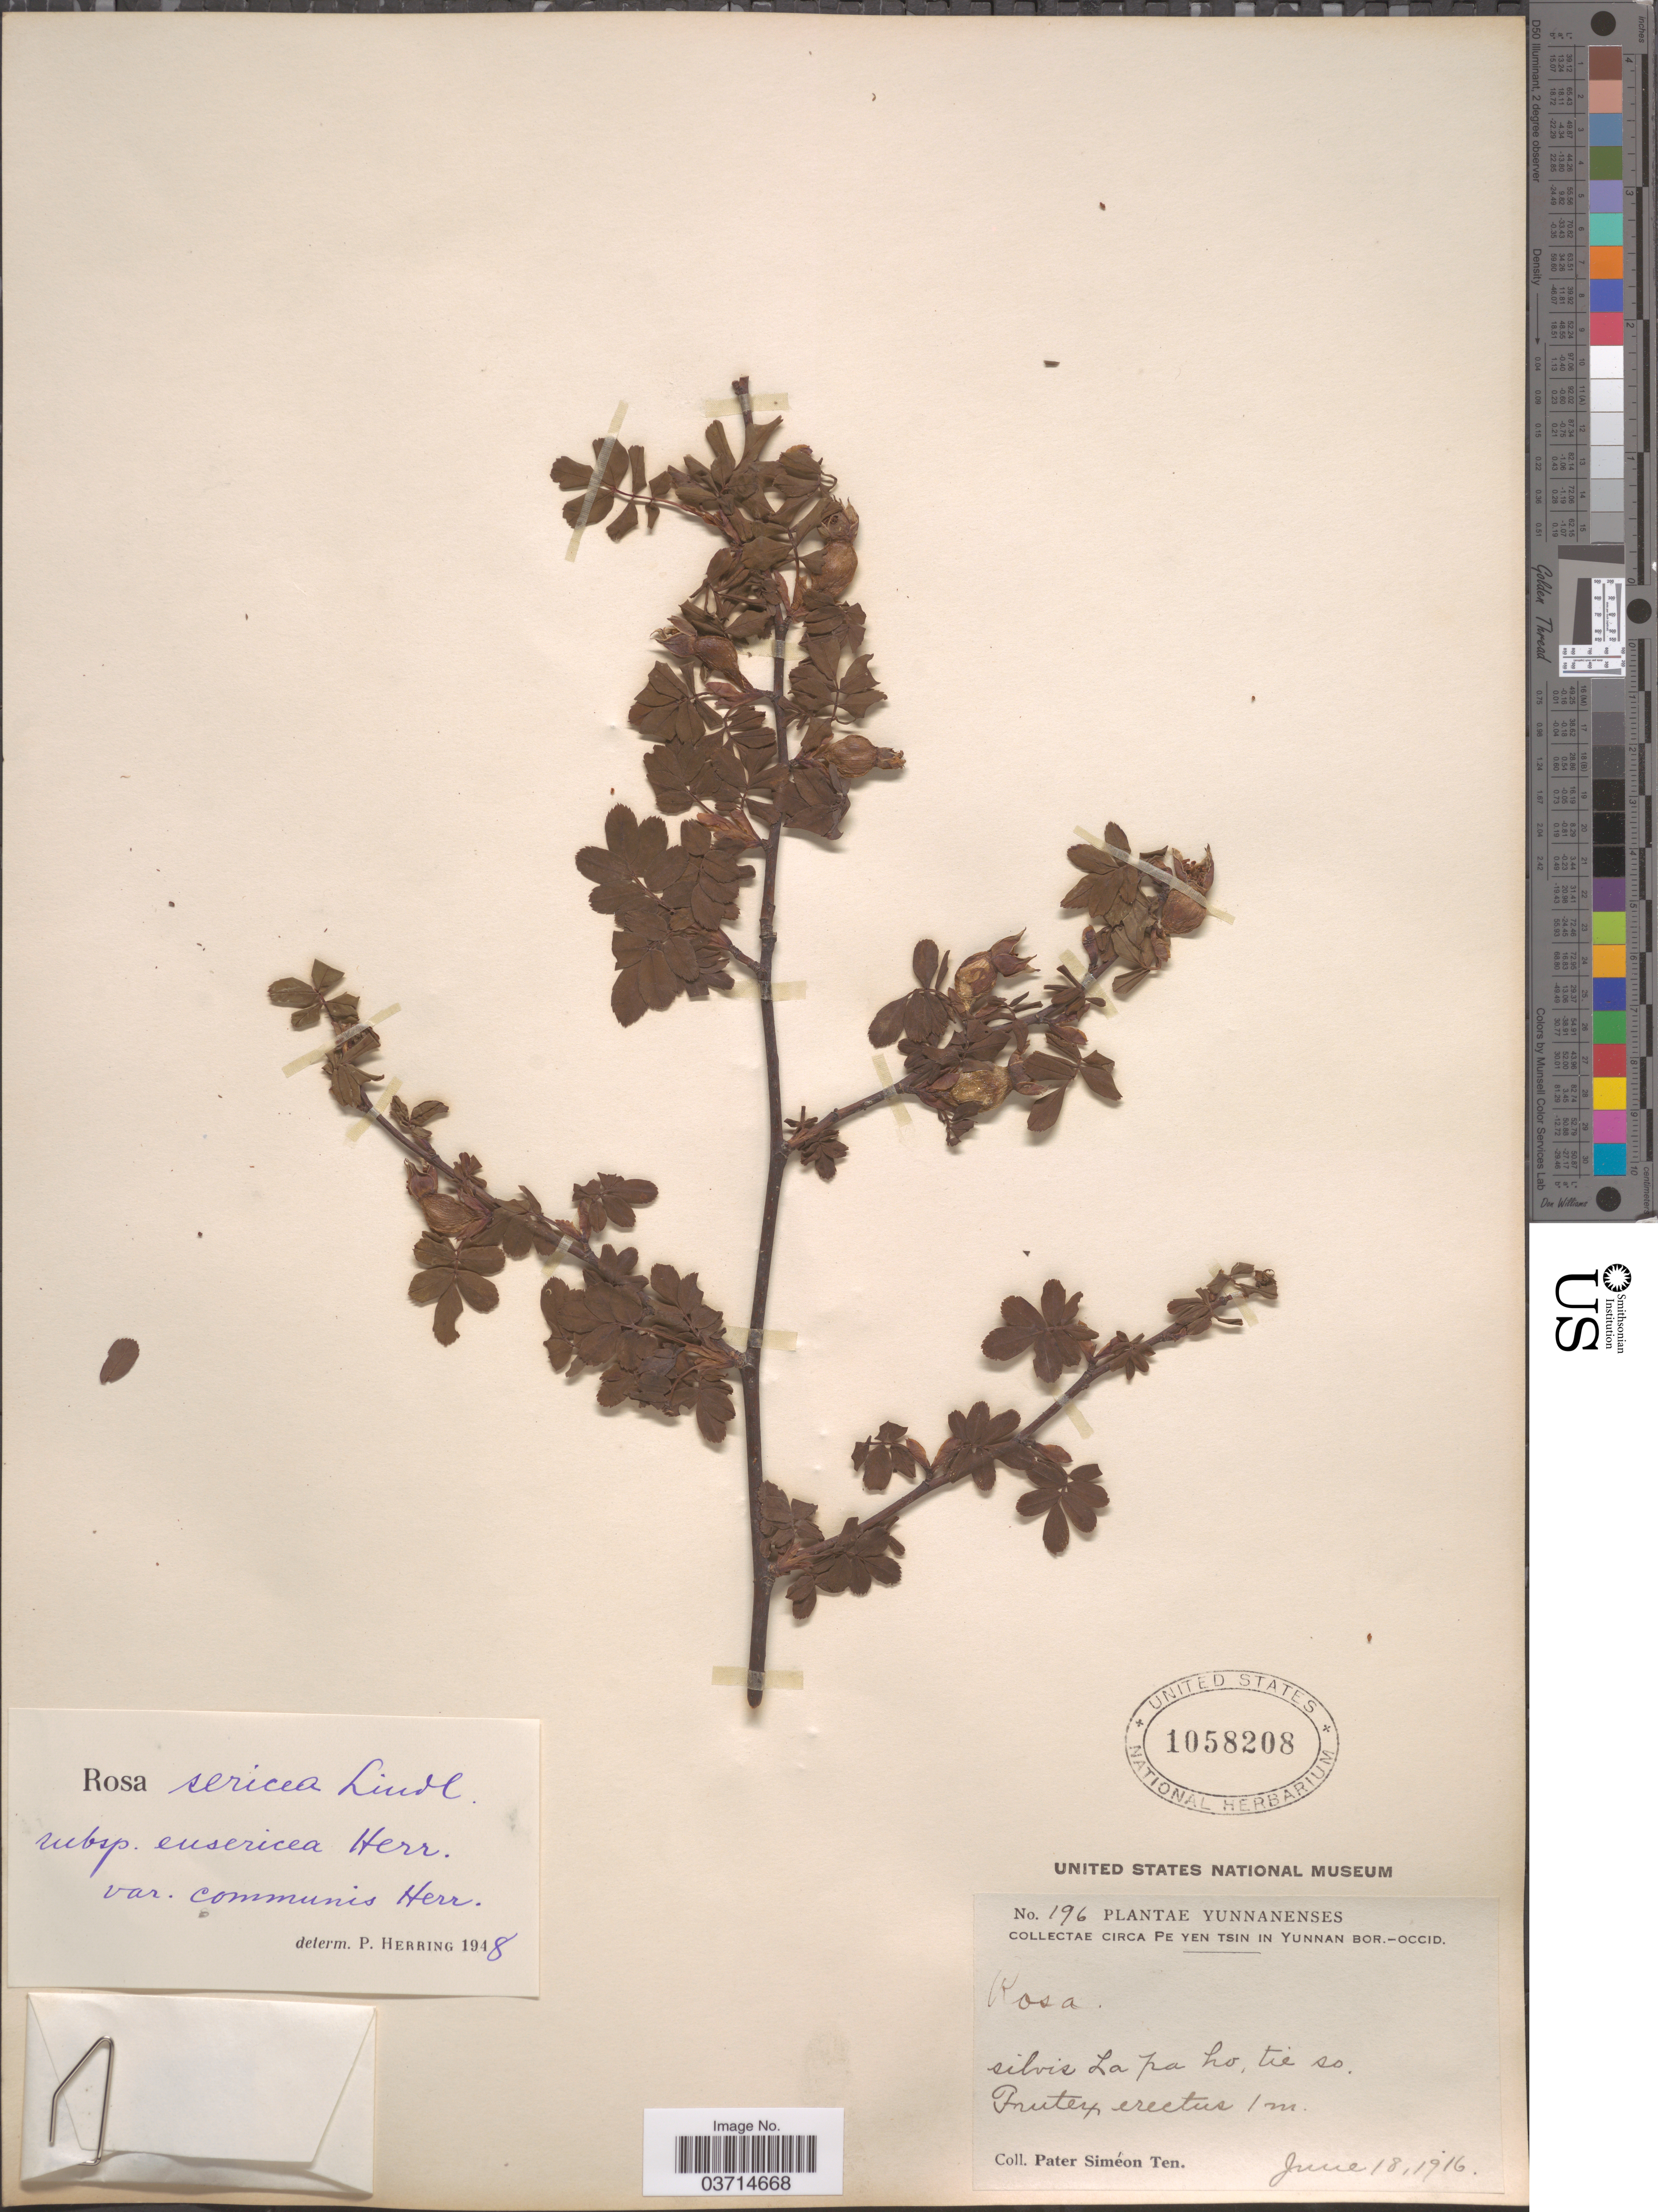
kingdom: Plantae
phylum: Tracheophyta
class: Magnoliopsida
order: Rosales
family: Rosaceae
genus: Rosa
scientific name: Rosa sericea var. sericea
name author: Lindl.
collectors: P. S. Ten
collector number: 196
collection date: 1916-06-18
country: China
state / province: Yunnan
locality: Circa Pe Yen Tsin in Yunnan bor.-occid. Silvis La Pa Lo, tie so.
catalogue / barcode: US 1058208